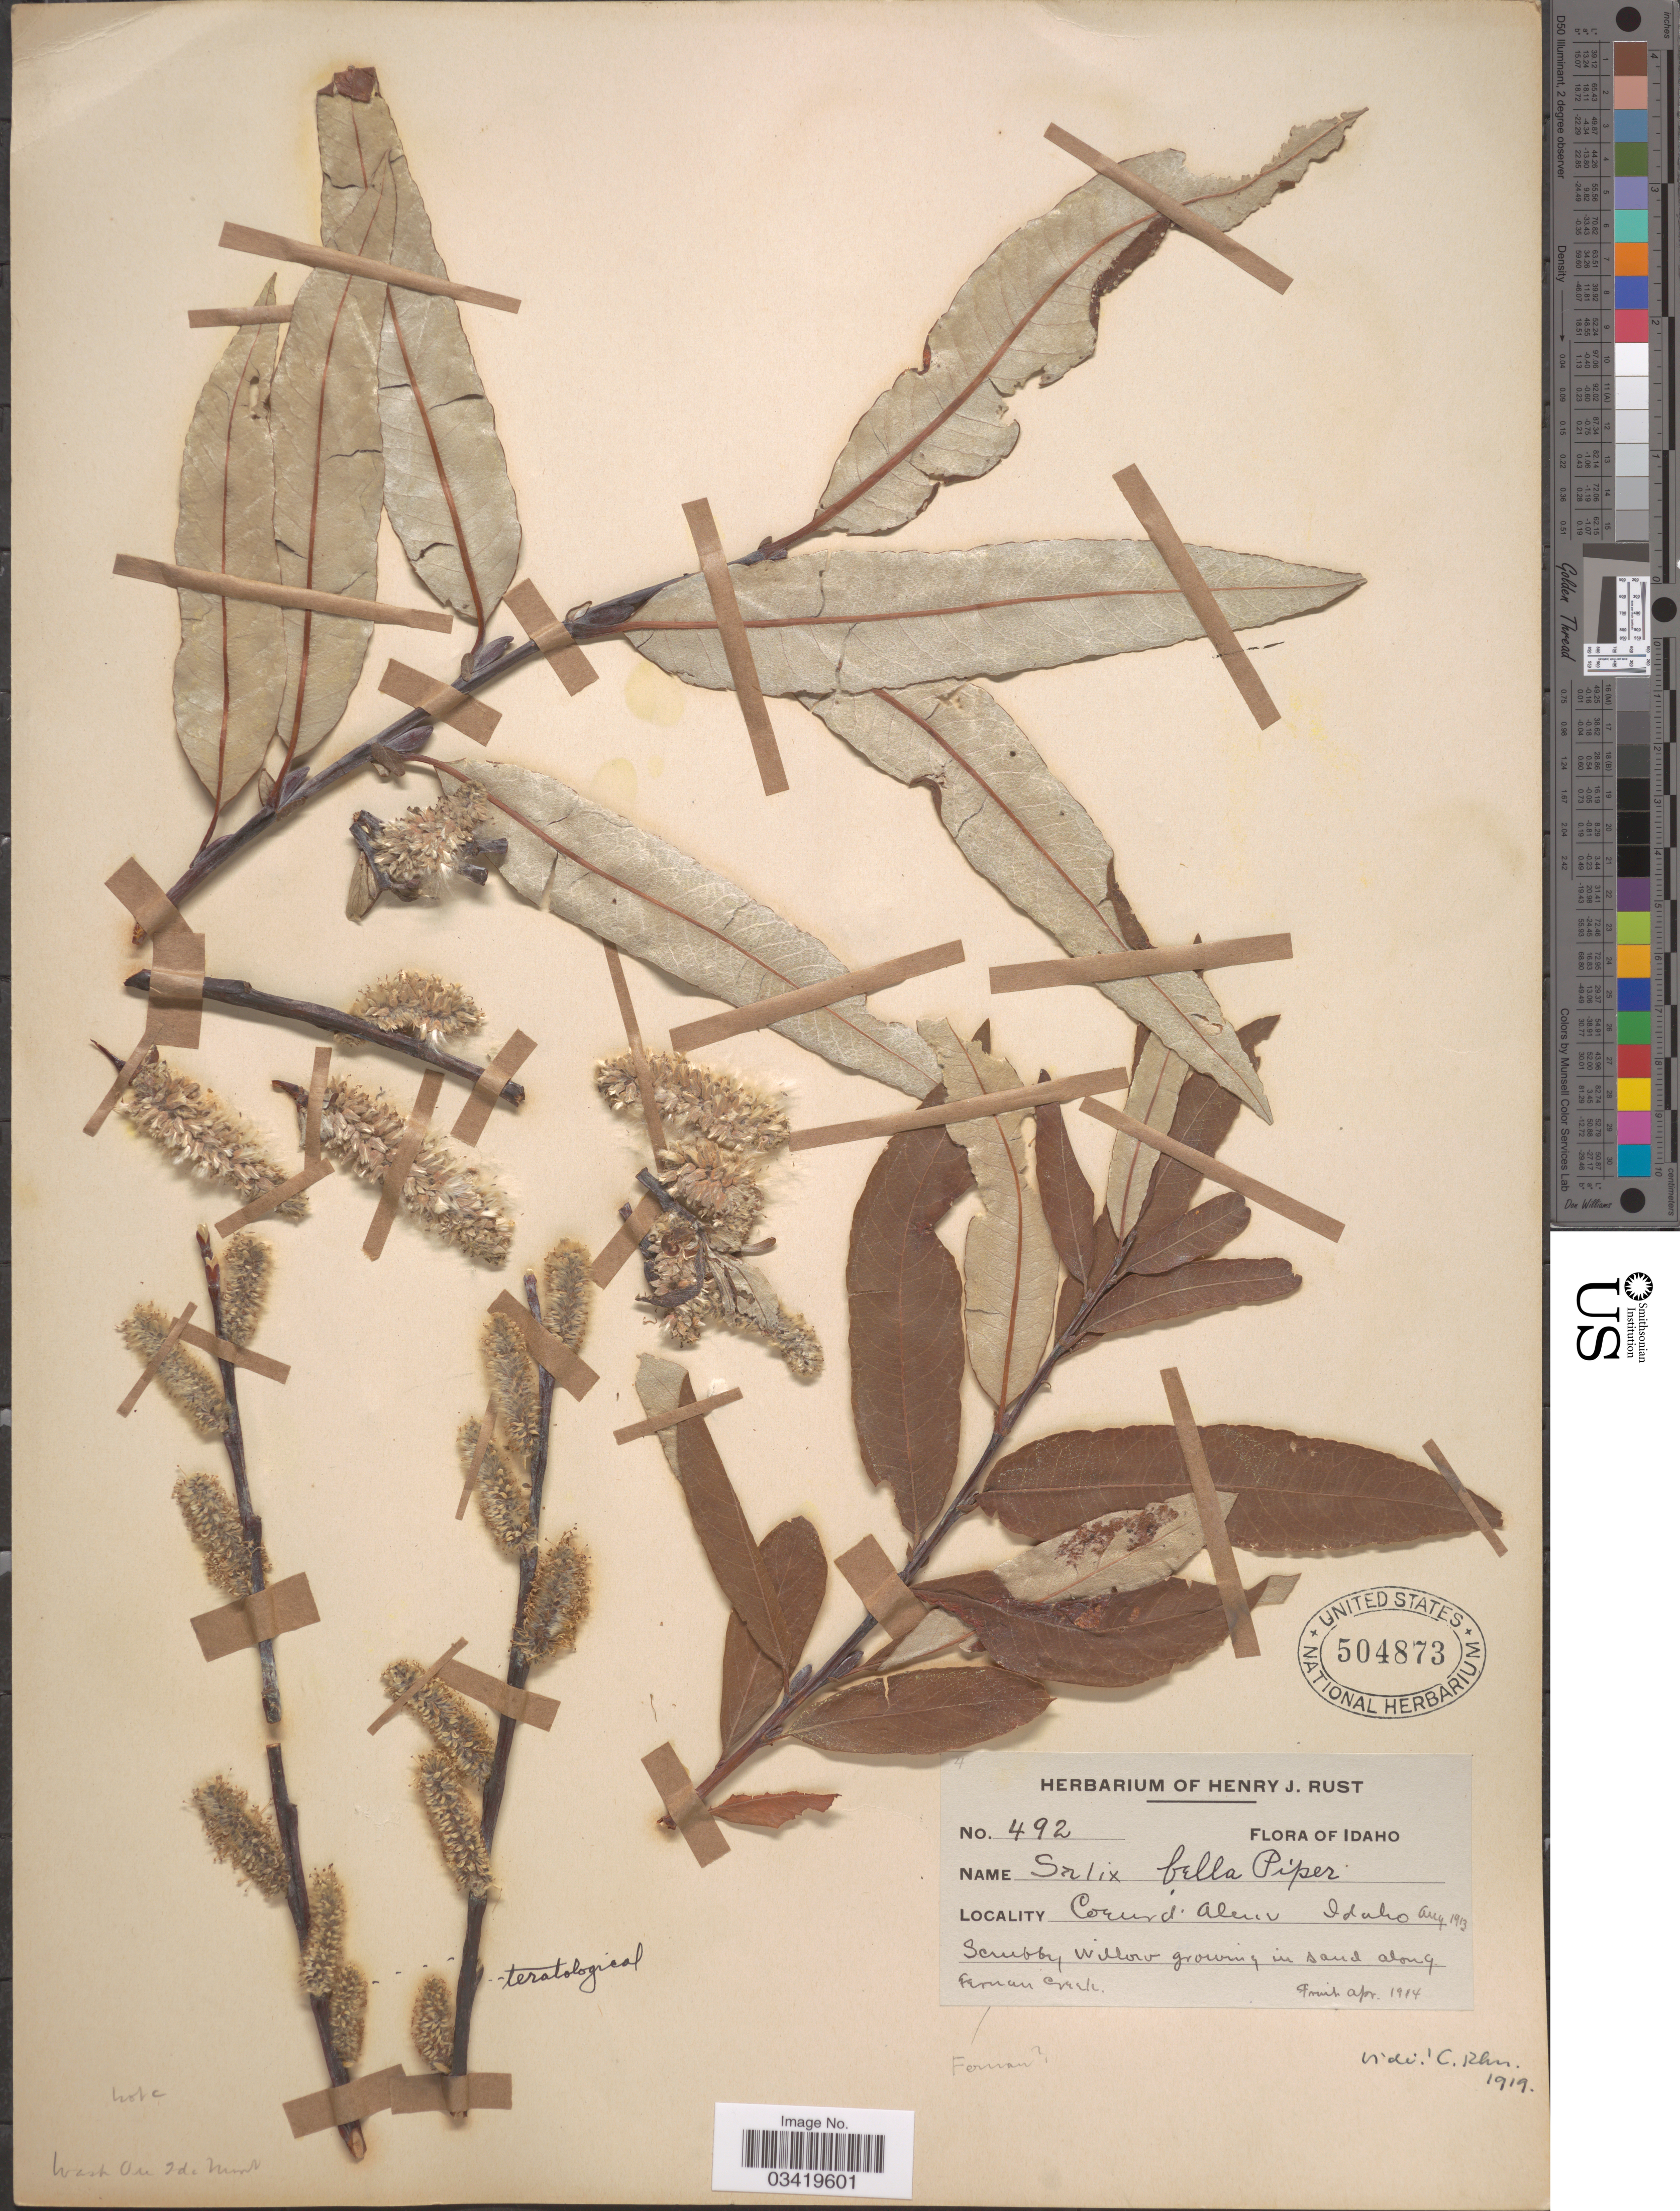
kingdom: Plantae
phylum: Tracheophyta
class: Magnoliopsida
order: Malpighiales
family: Salicaceae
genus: Salix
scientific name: Salix bella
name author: Piper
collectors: ex herb. Henry J. Rust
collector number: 492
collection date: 1913-08/1914-04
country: United States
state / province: Idaho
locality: Coeur d'Alene. Along Fernan Creek.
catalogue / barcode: US 504873